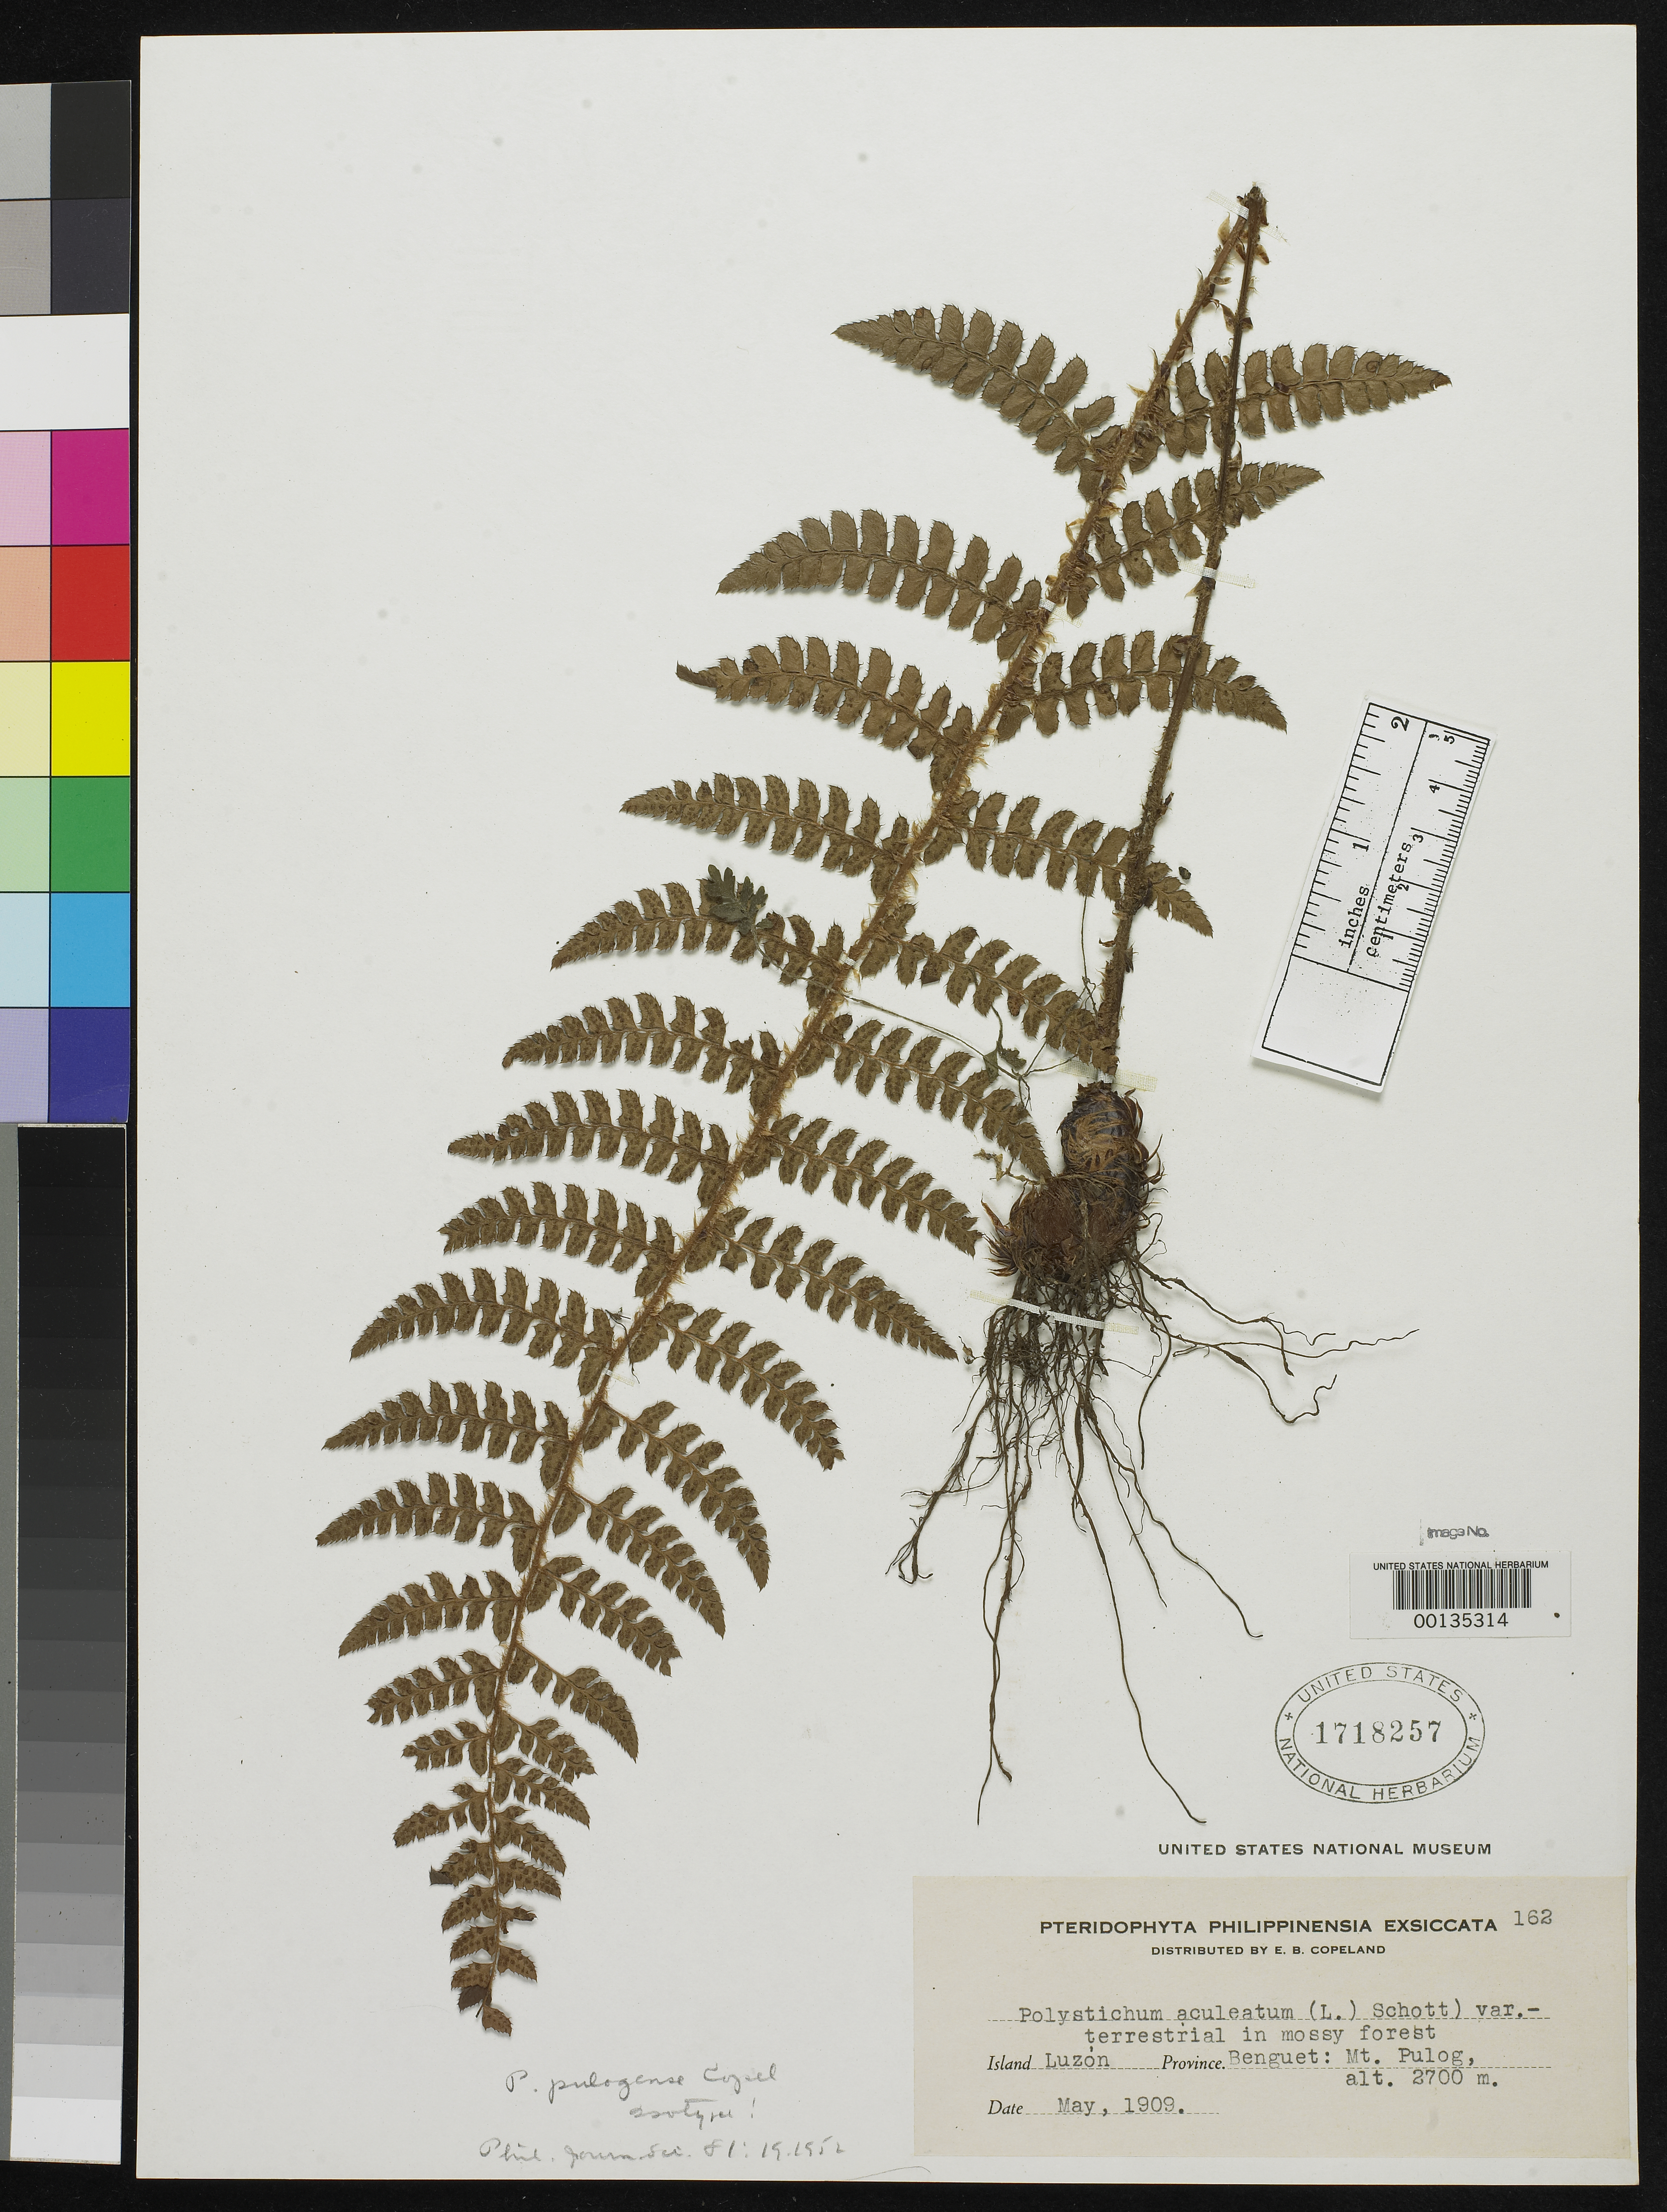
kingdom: Plantae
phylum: Tracheophyta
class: Polypodiopsida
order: Polypodiales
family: Dryopteridaceae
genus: Polystichum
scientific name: Polystichum pulogense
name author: Copel.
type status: Isotype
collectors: E. B. Copeland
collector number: Pter. Phil. Exs. 162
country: Philippines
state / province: Cordillera (Administrative Region)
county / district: Benguet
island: Luzon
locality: Mt. Pulog.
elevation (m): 2600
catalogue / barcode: US 1718257